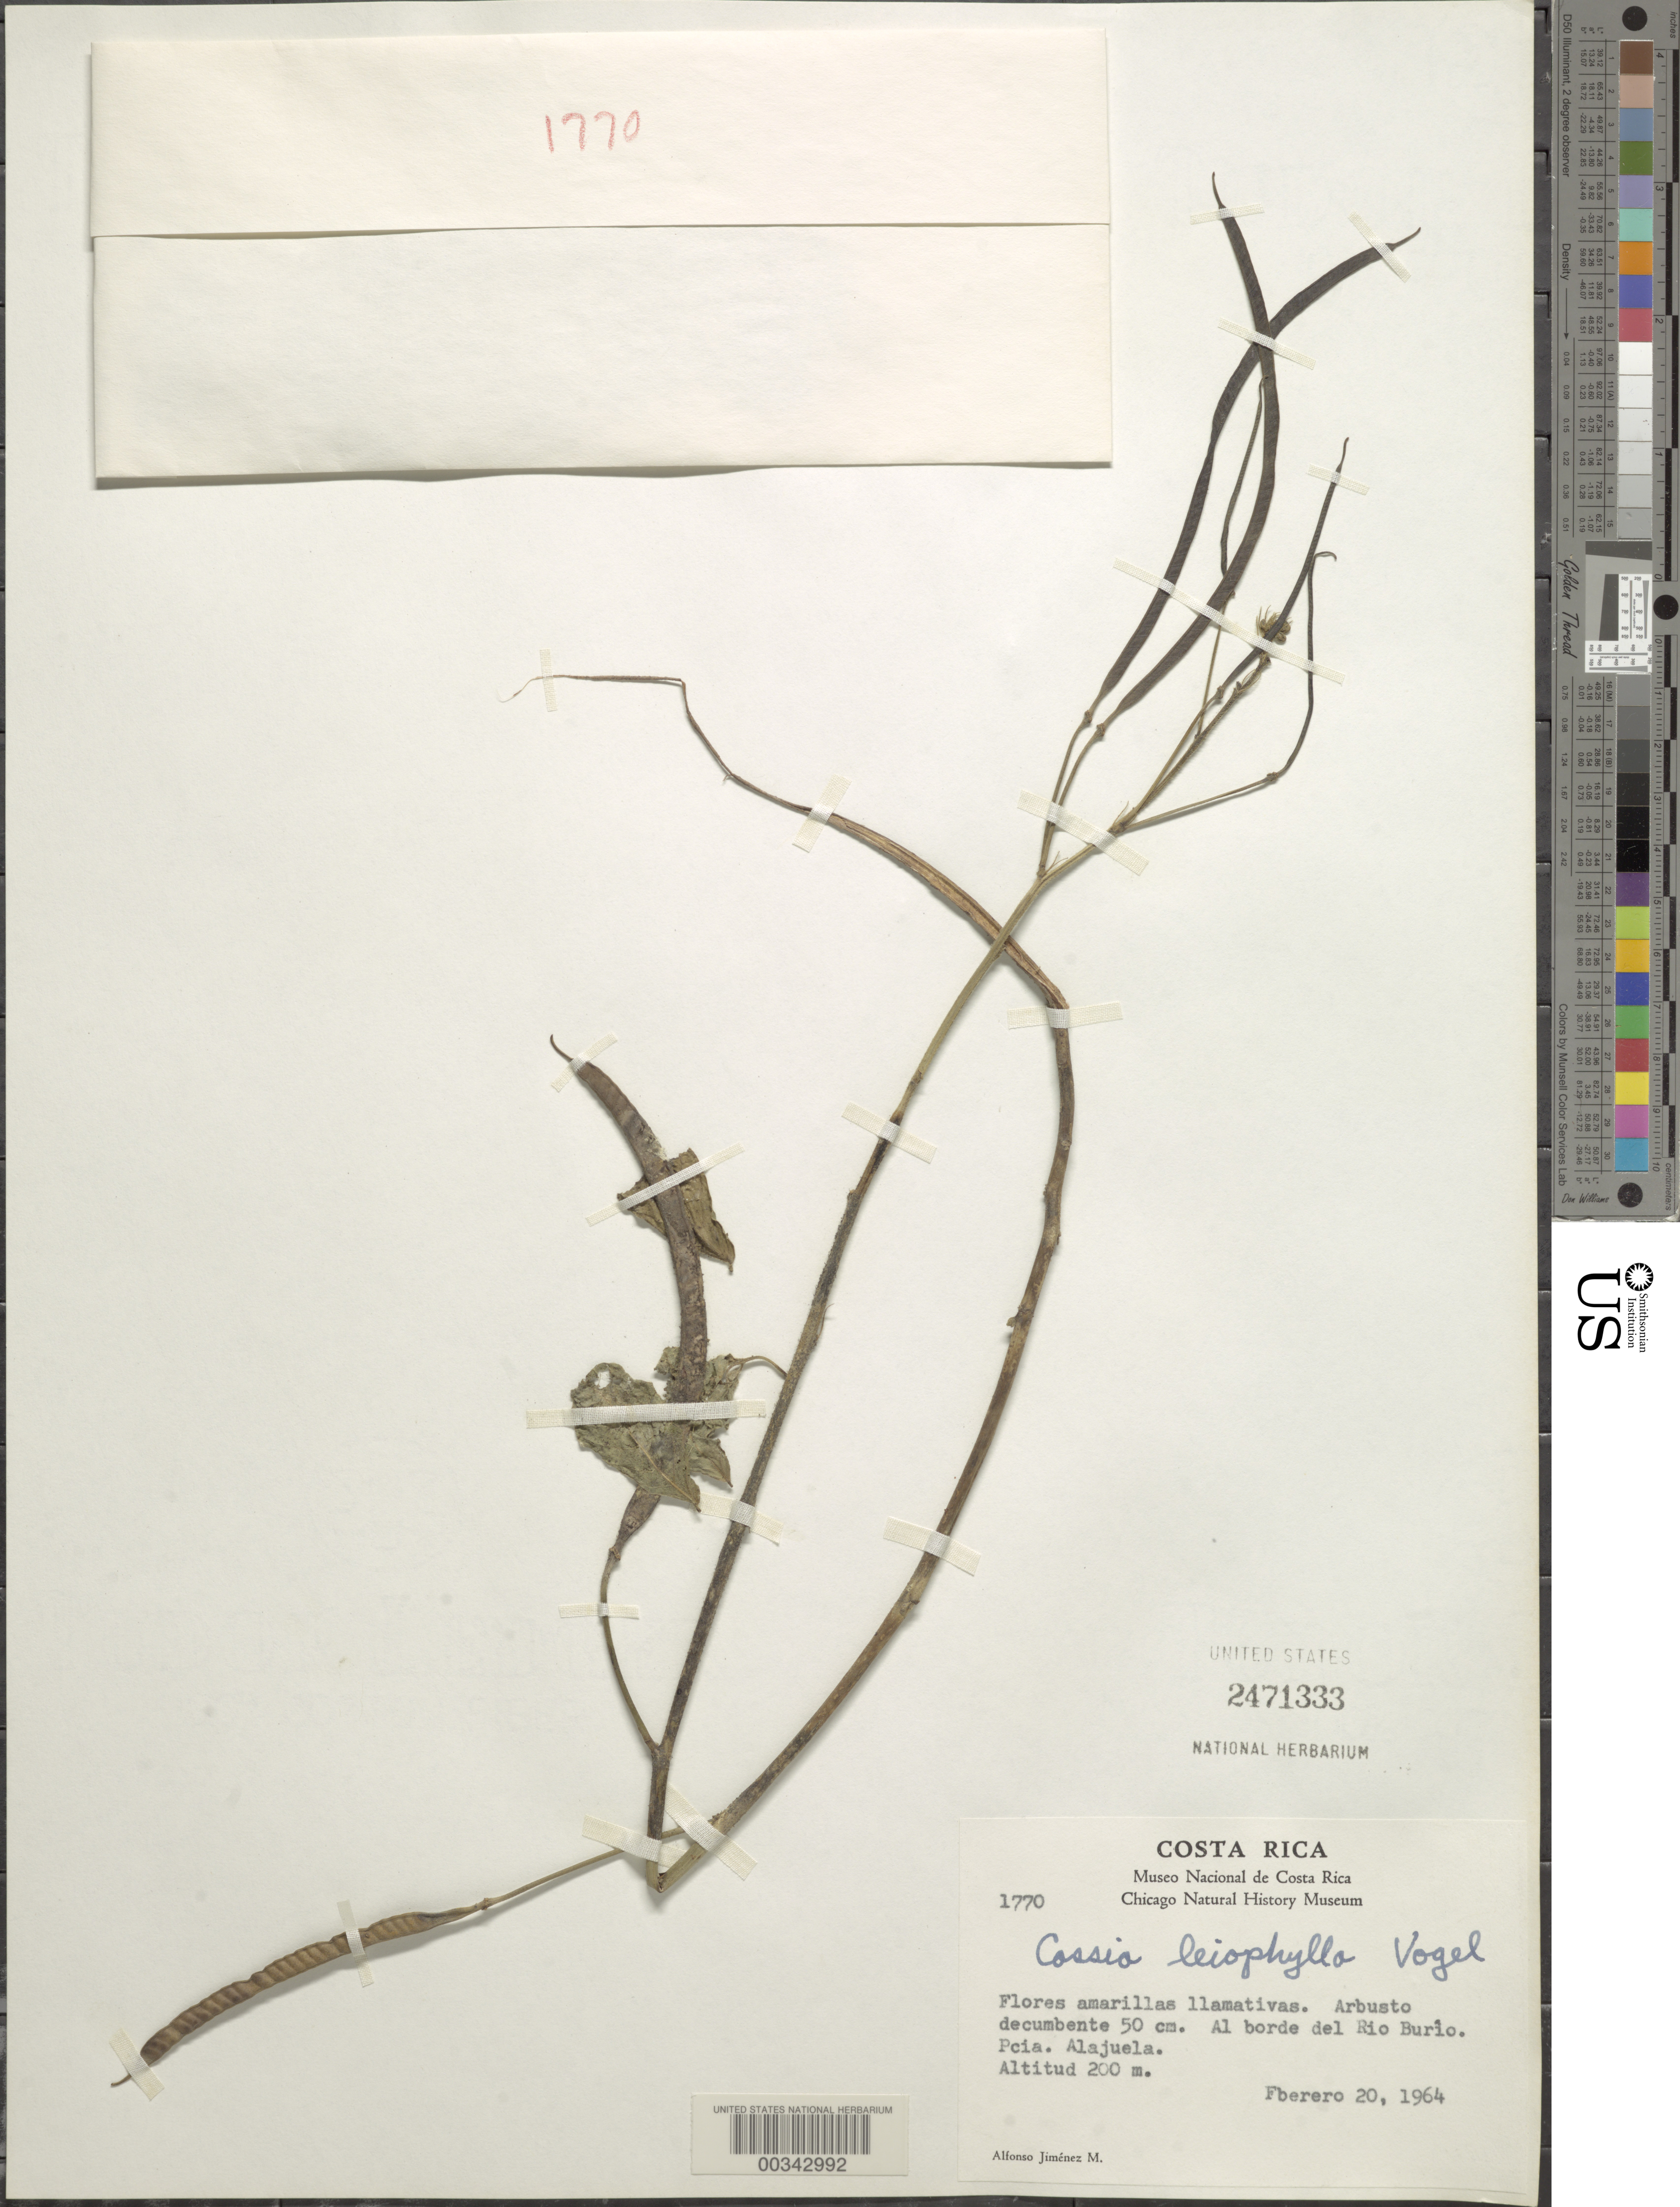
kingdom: Plantae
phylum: Tracheophyta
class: Magnoliopsida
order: Fabales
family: Fabaceae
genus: Senna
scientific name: Senna leiophylla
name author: (Vogel) H.S. Irwin & Barneby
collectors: A. Jiménez M.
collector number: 1770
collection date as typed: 20 Feb 1964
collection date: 1964-02-20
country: Costa Rica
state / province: Alajuela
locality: Edge of Rio Burio. Pcia.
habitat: Edge of river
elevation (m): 200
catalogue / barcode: US 2471333